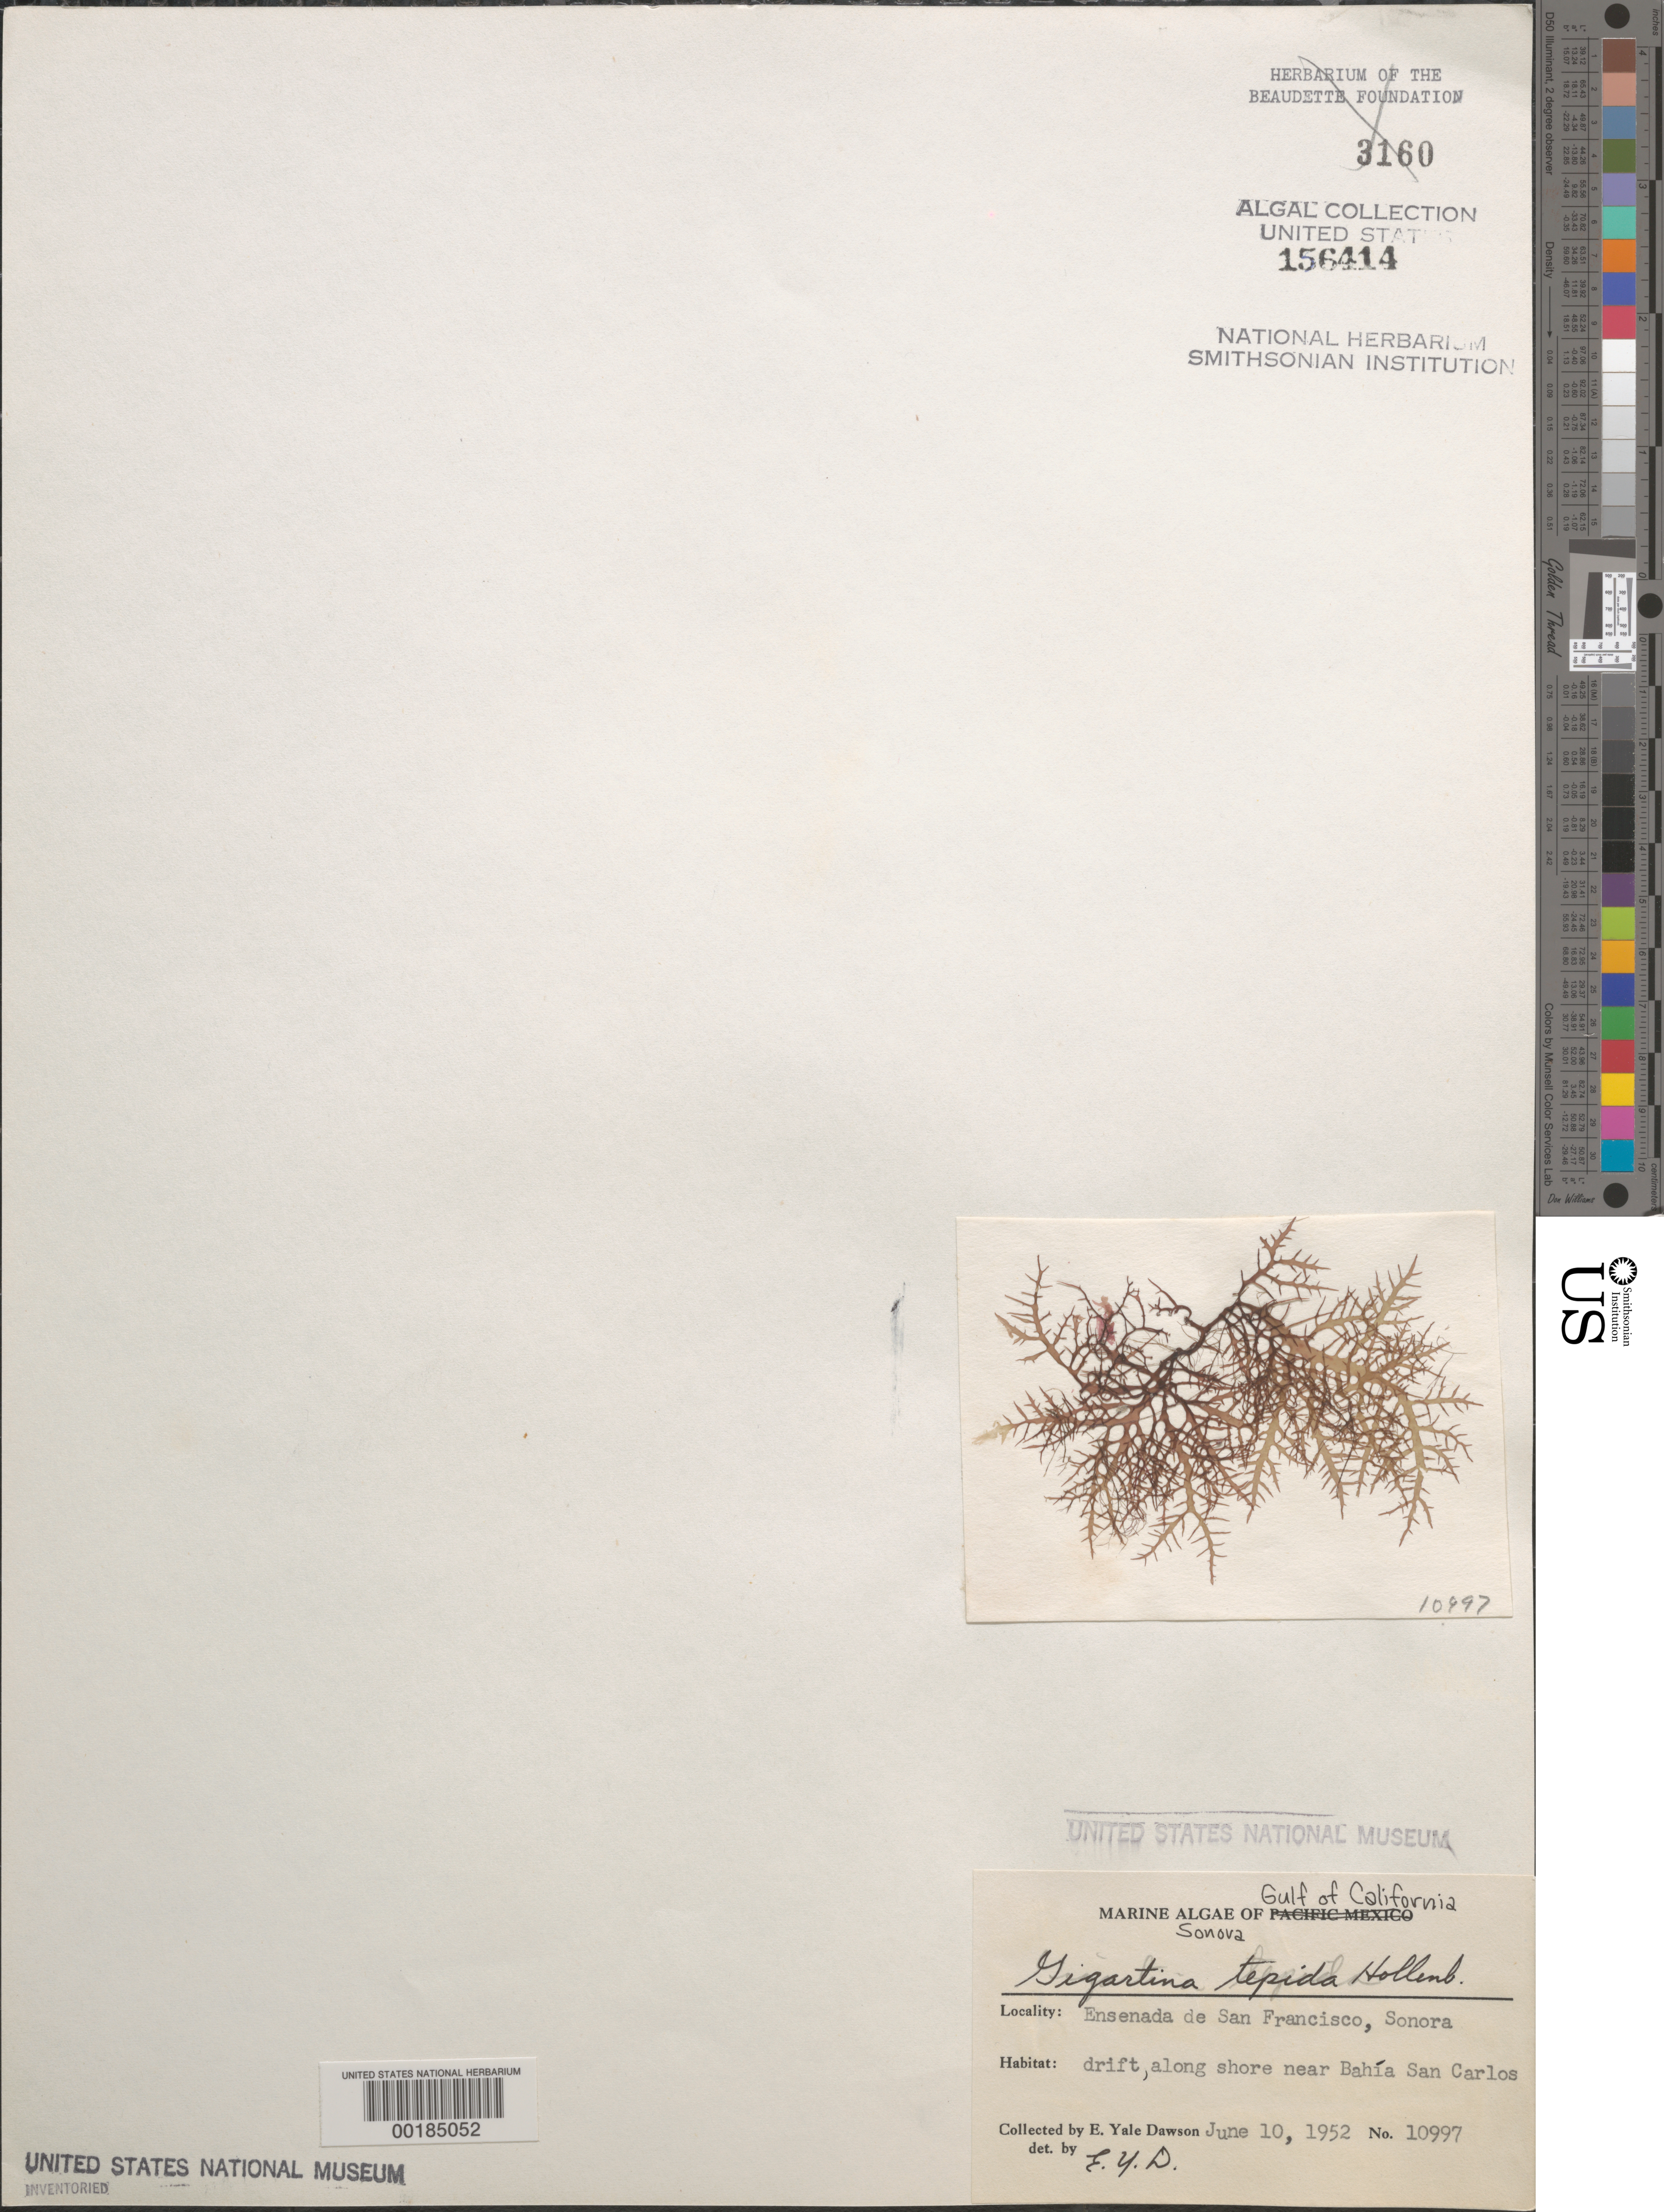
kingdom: Plantae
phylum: Rhodophyta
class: Florideophyceae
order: Gigartinales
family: Gigartinaceae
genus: Chondracanthus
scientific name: Chondracanthus tepidus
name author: (Hollenb.) Guiry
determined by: Algae name updating Project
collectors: E. Y. Dawson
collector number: EYD 10997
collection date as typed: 10 Jun 1952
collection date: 1952-06-10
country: Mexico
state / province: Sonora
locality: Ensenada de San Francisco, near Bahia San Carlos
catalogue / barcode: US 156414